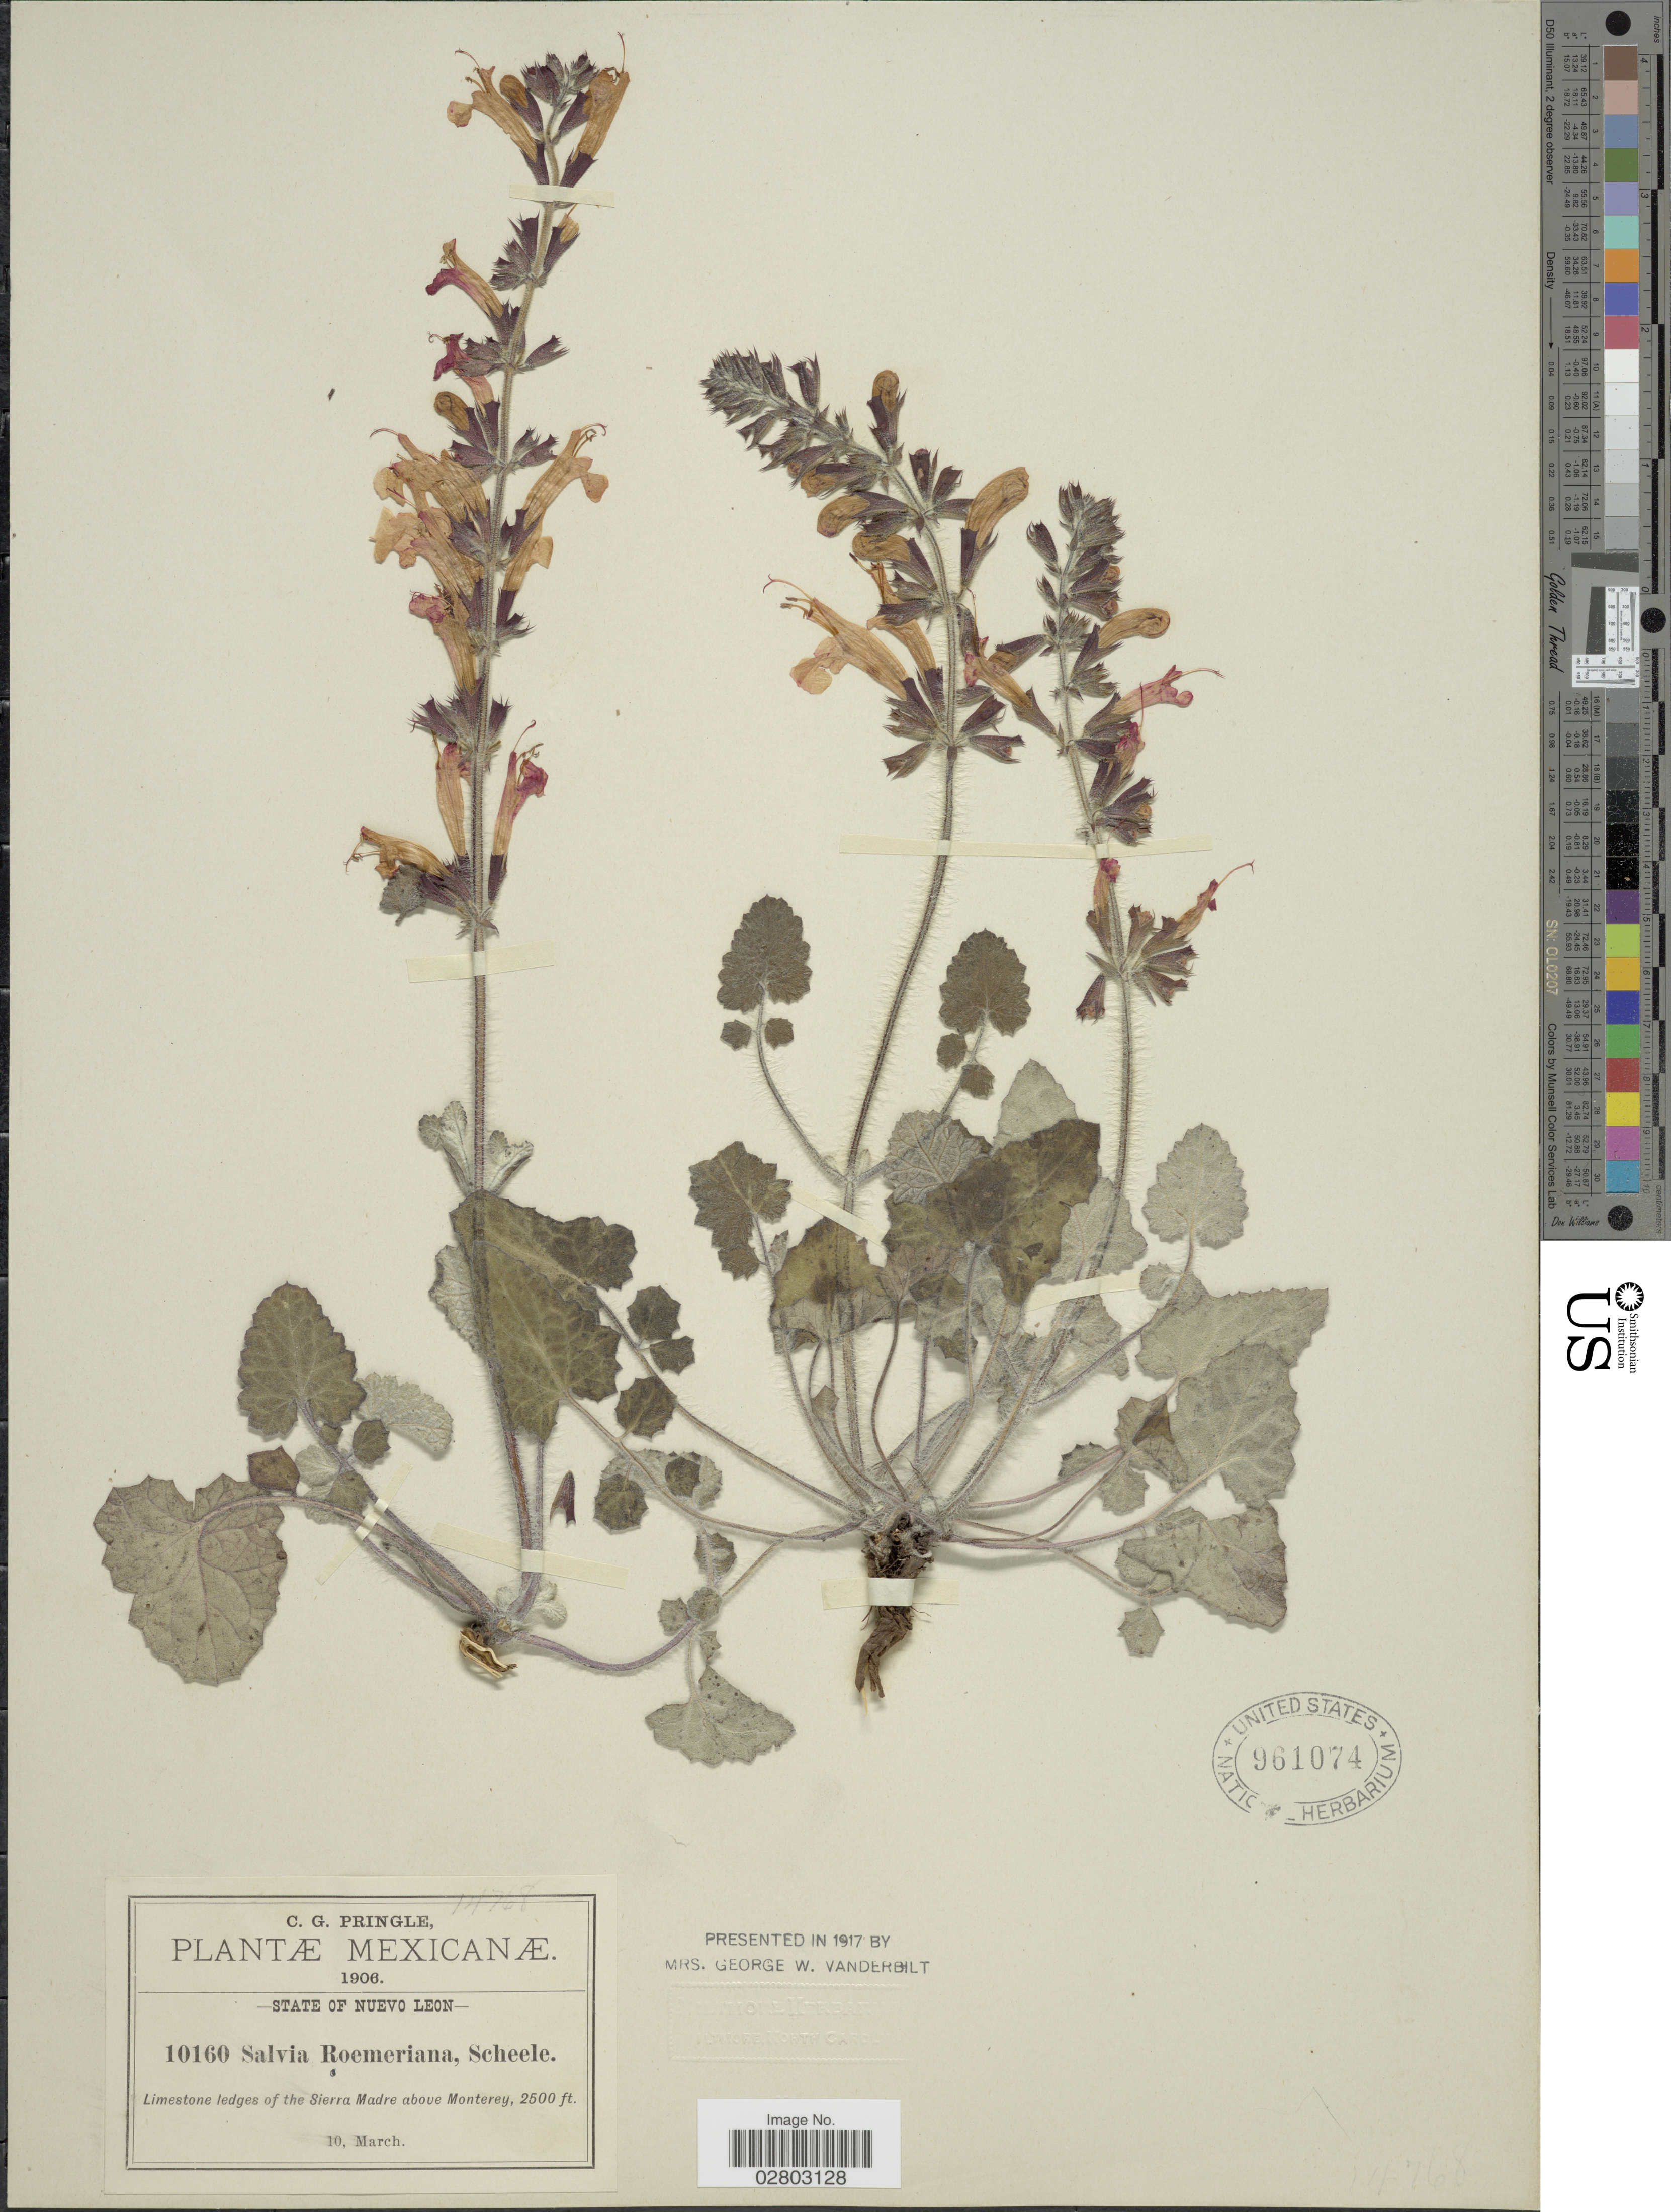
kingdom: Plantae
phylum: Tracheophyta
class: Magnoliopsida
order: Lamiales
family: Lamiaceae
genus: Salvia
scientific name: Salvia roemeriana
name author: Scheele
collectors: C. G. Pringle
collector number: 10160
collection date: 1906-03-10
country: Mexico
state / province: Nuevo León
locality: Limestone ledges of the Sierra Madre above Monterey.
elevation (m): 762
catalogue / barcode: US 961074